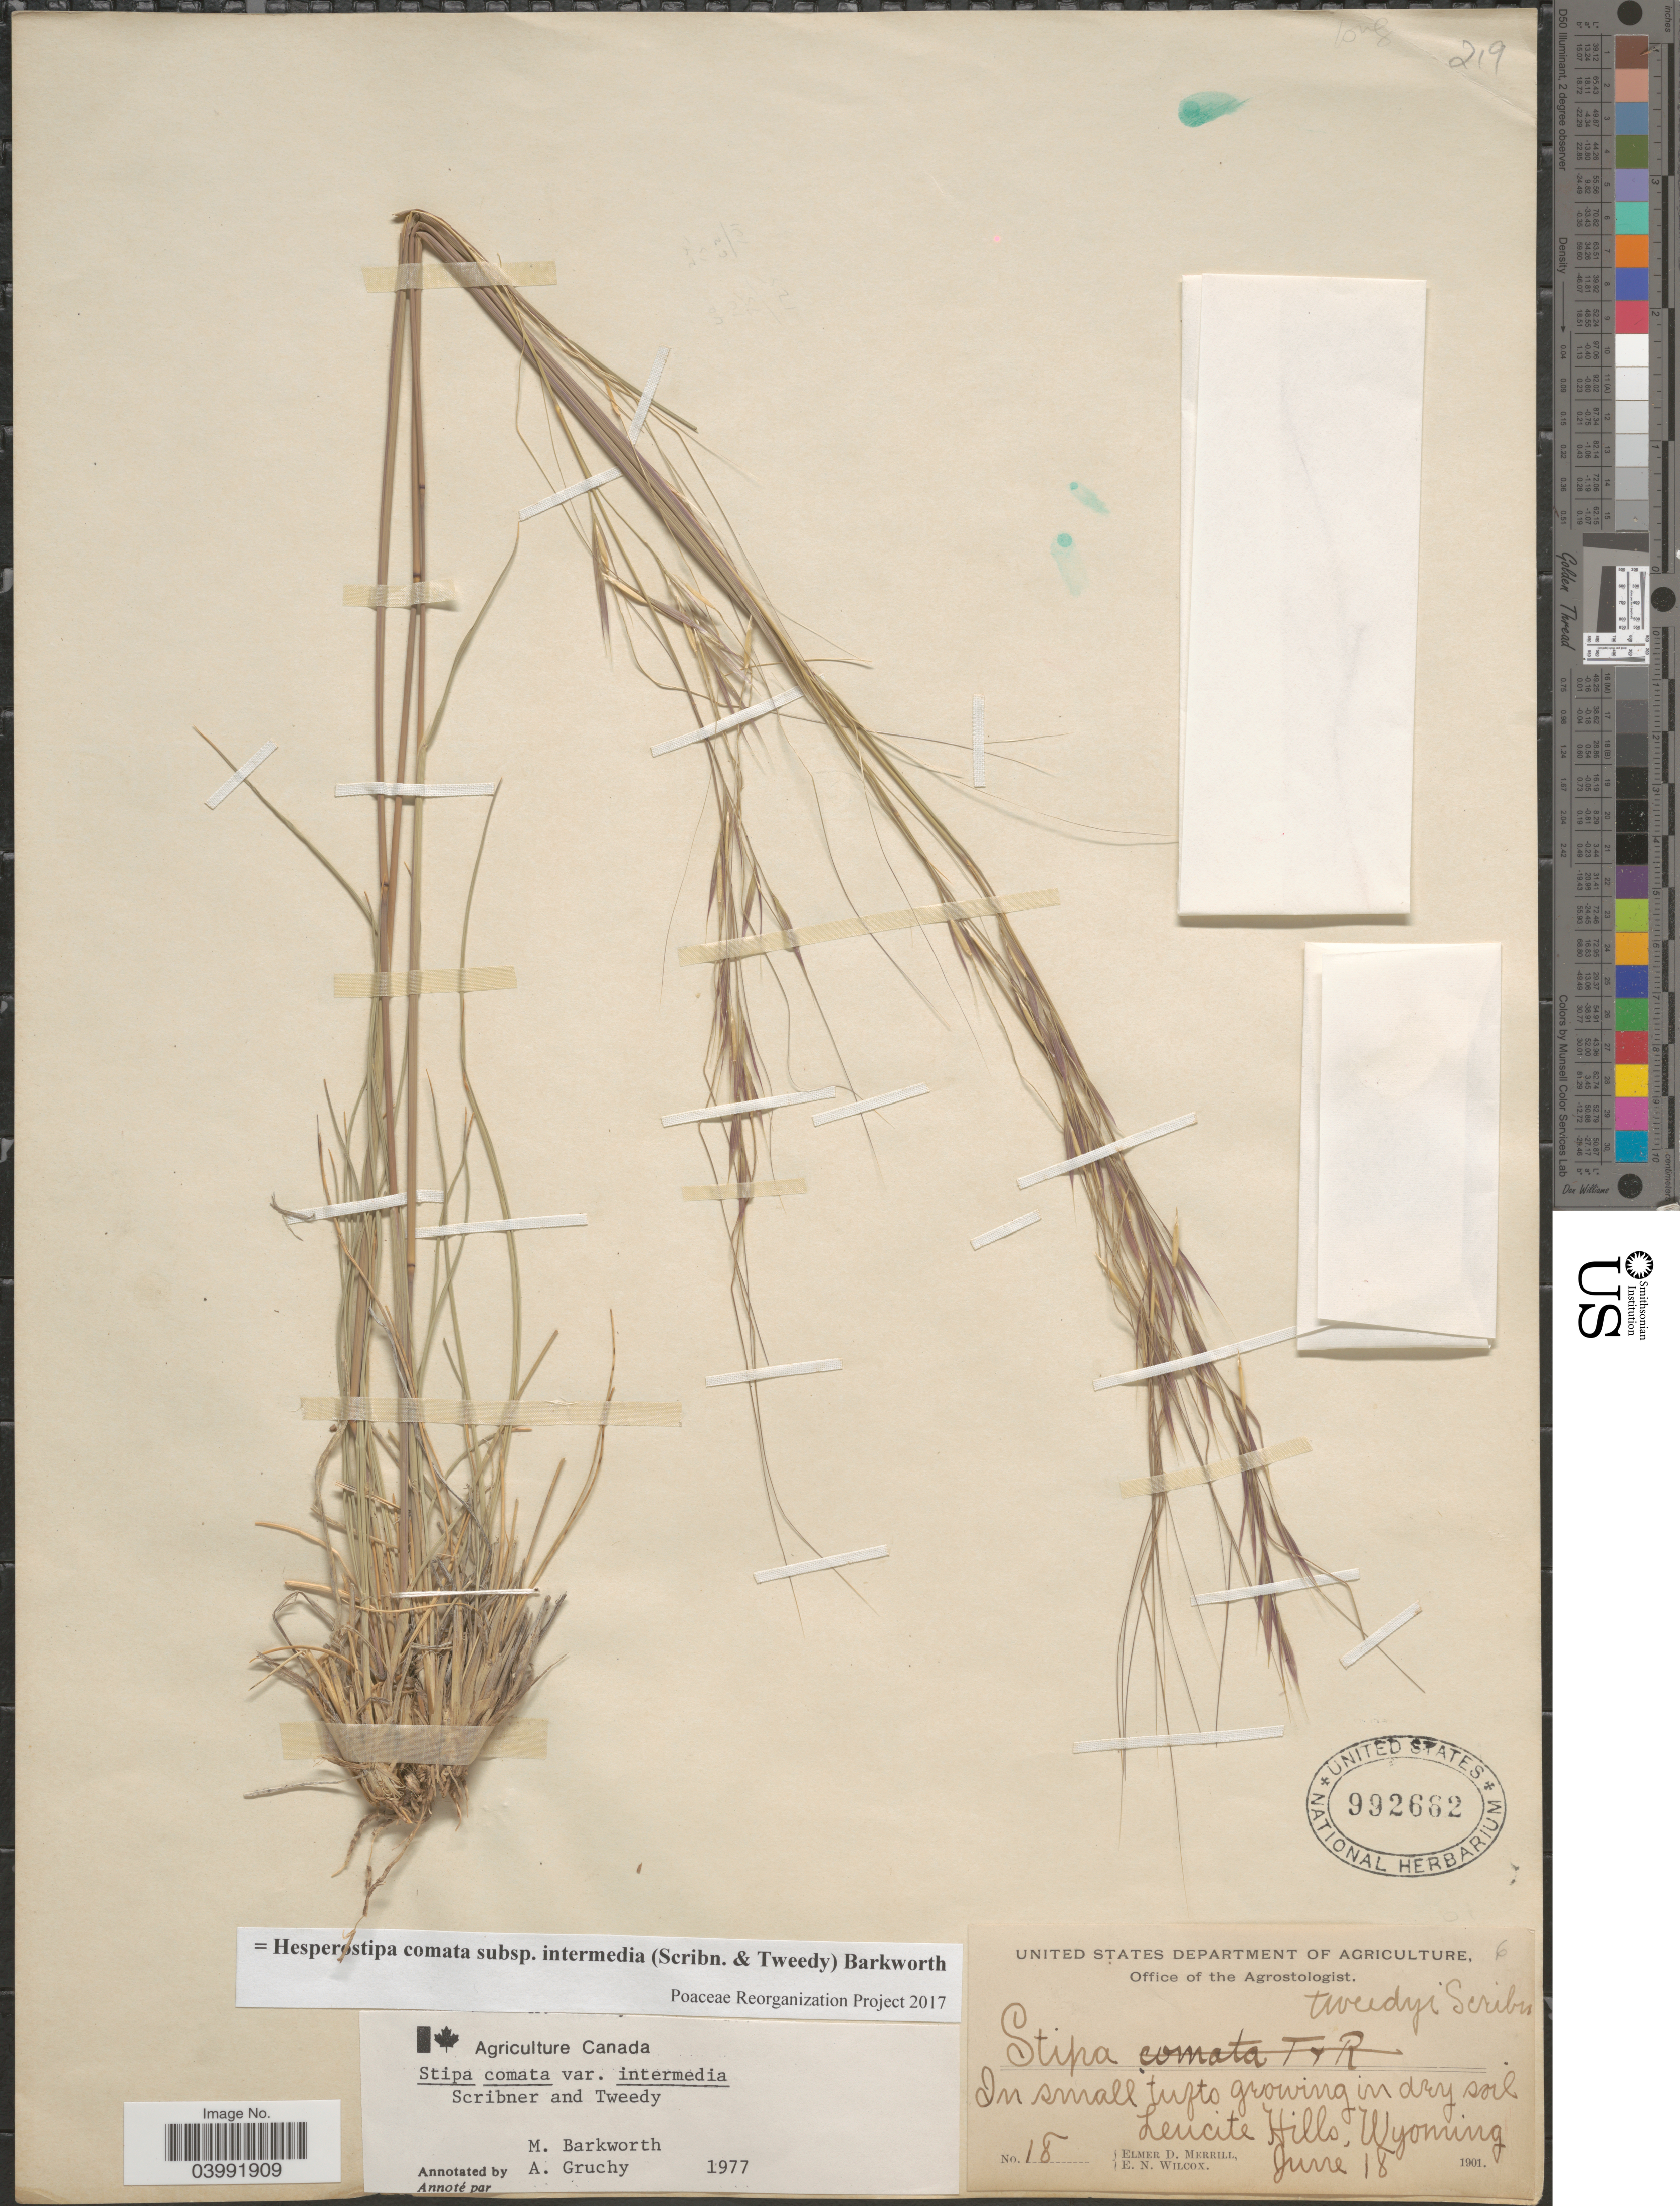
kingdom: Plantae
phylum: Tracheophyta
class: Liliopsida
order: Poales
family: Poaceae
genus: Hesperostipa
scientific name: Hesperostipa comata subsp. intermedia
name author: (Scribn. & Tweedy) Barkworth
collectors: E. D. Merrill & E. Wilcox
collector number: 18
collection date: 1901-06-18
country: United States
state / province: Wyoming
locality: In small tufts growing in dry soil Leucite Hills.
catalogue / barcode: US 992662